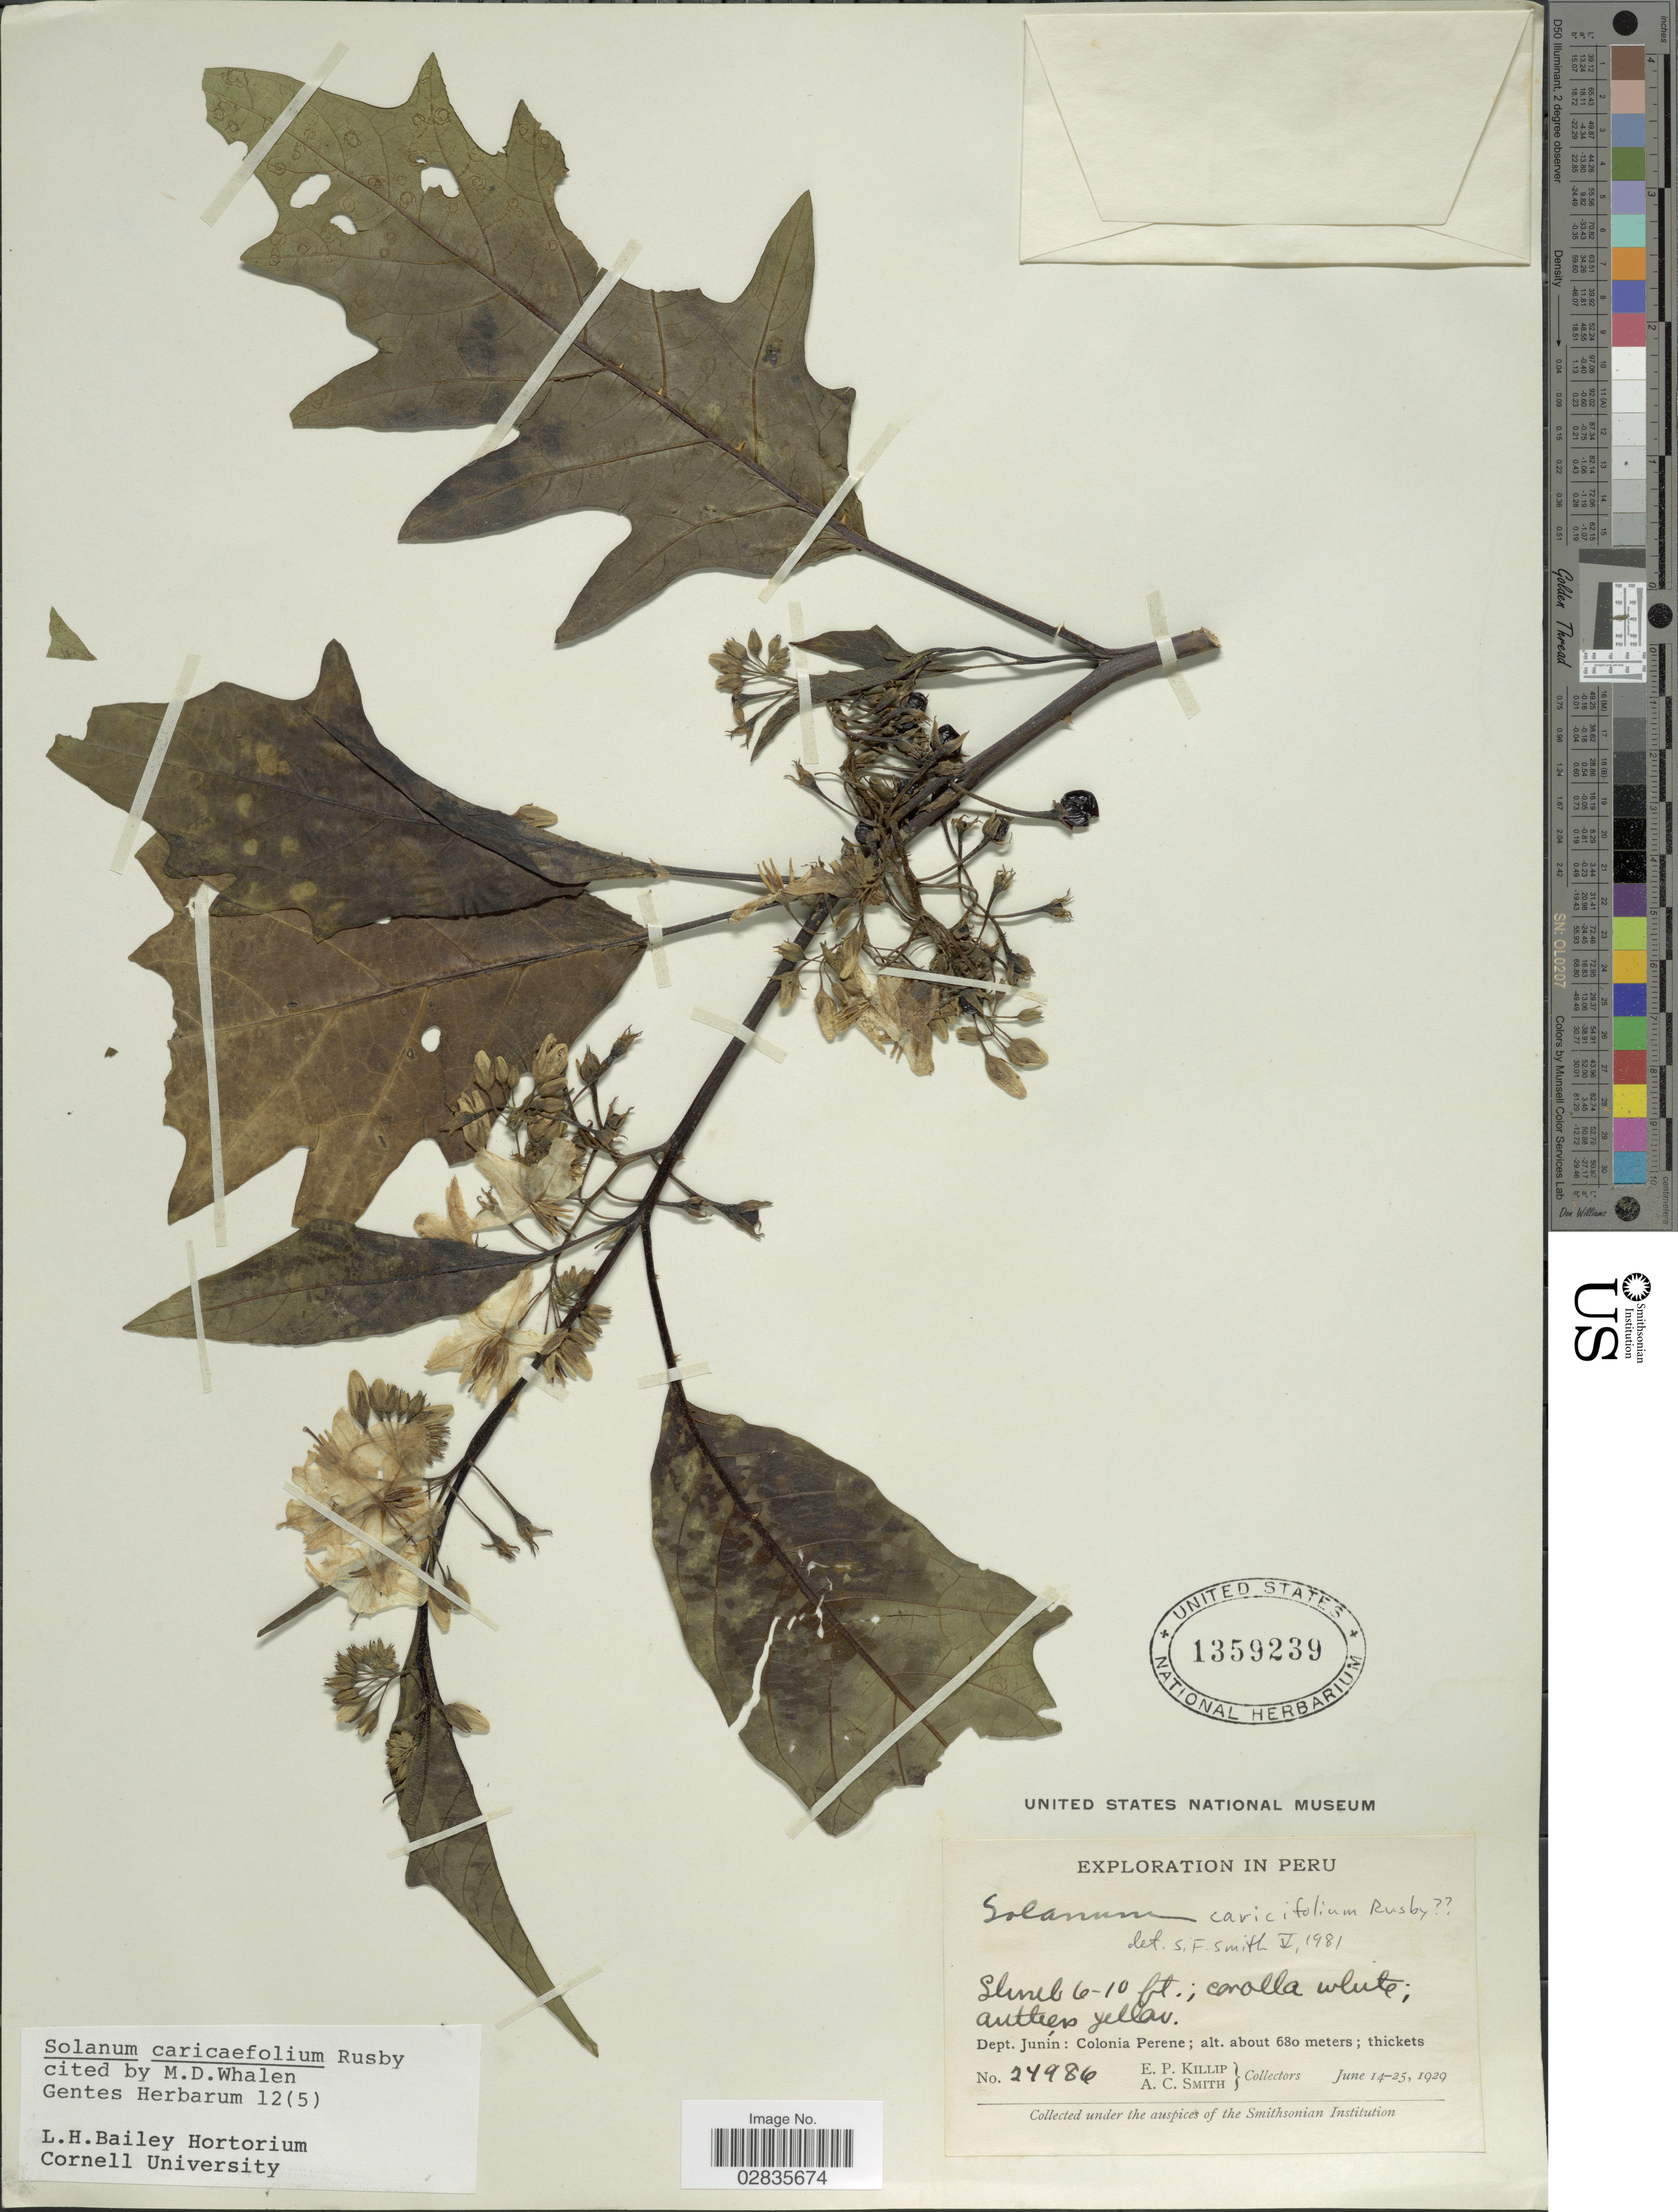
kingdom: Plantae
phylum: Tracheophyta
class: Magnoliopsida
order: Solanales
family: Solanaceae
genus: Solanum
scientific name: Solanum caricaefolium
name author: Rusby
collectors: E. P. Killip & A. C. Smith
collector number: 24986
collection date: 1929-06-14/1929-06-25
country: Peru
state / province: Junín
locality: Dept. Junín: Colonia Perene.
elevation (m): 680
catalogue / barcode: US 1359239